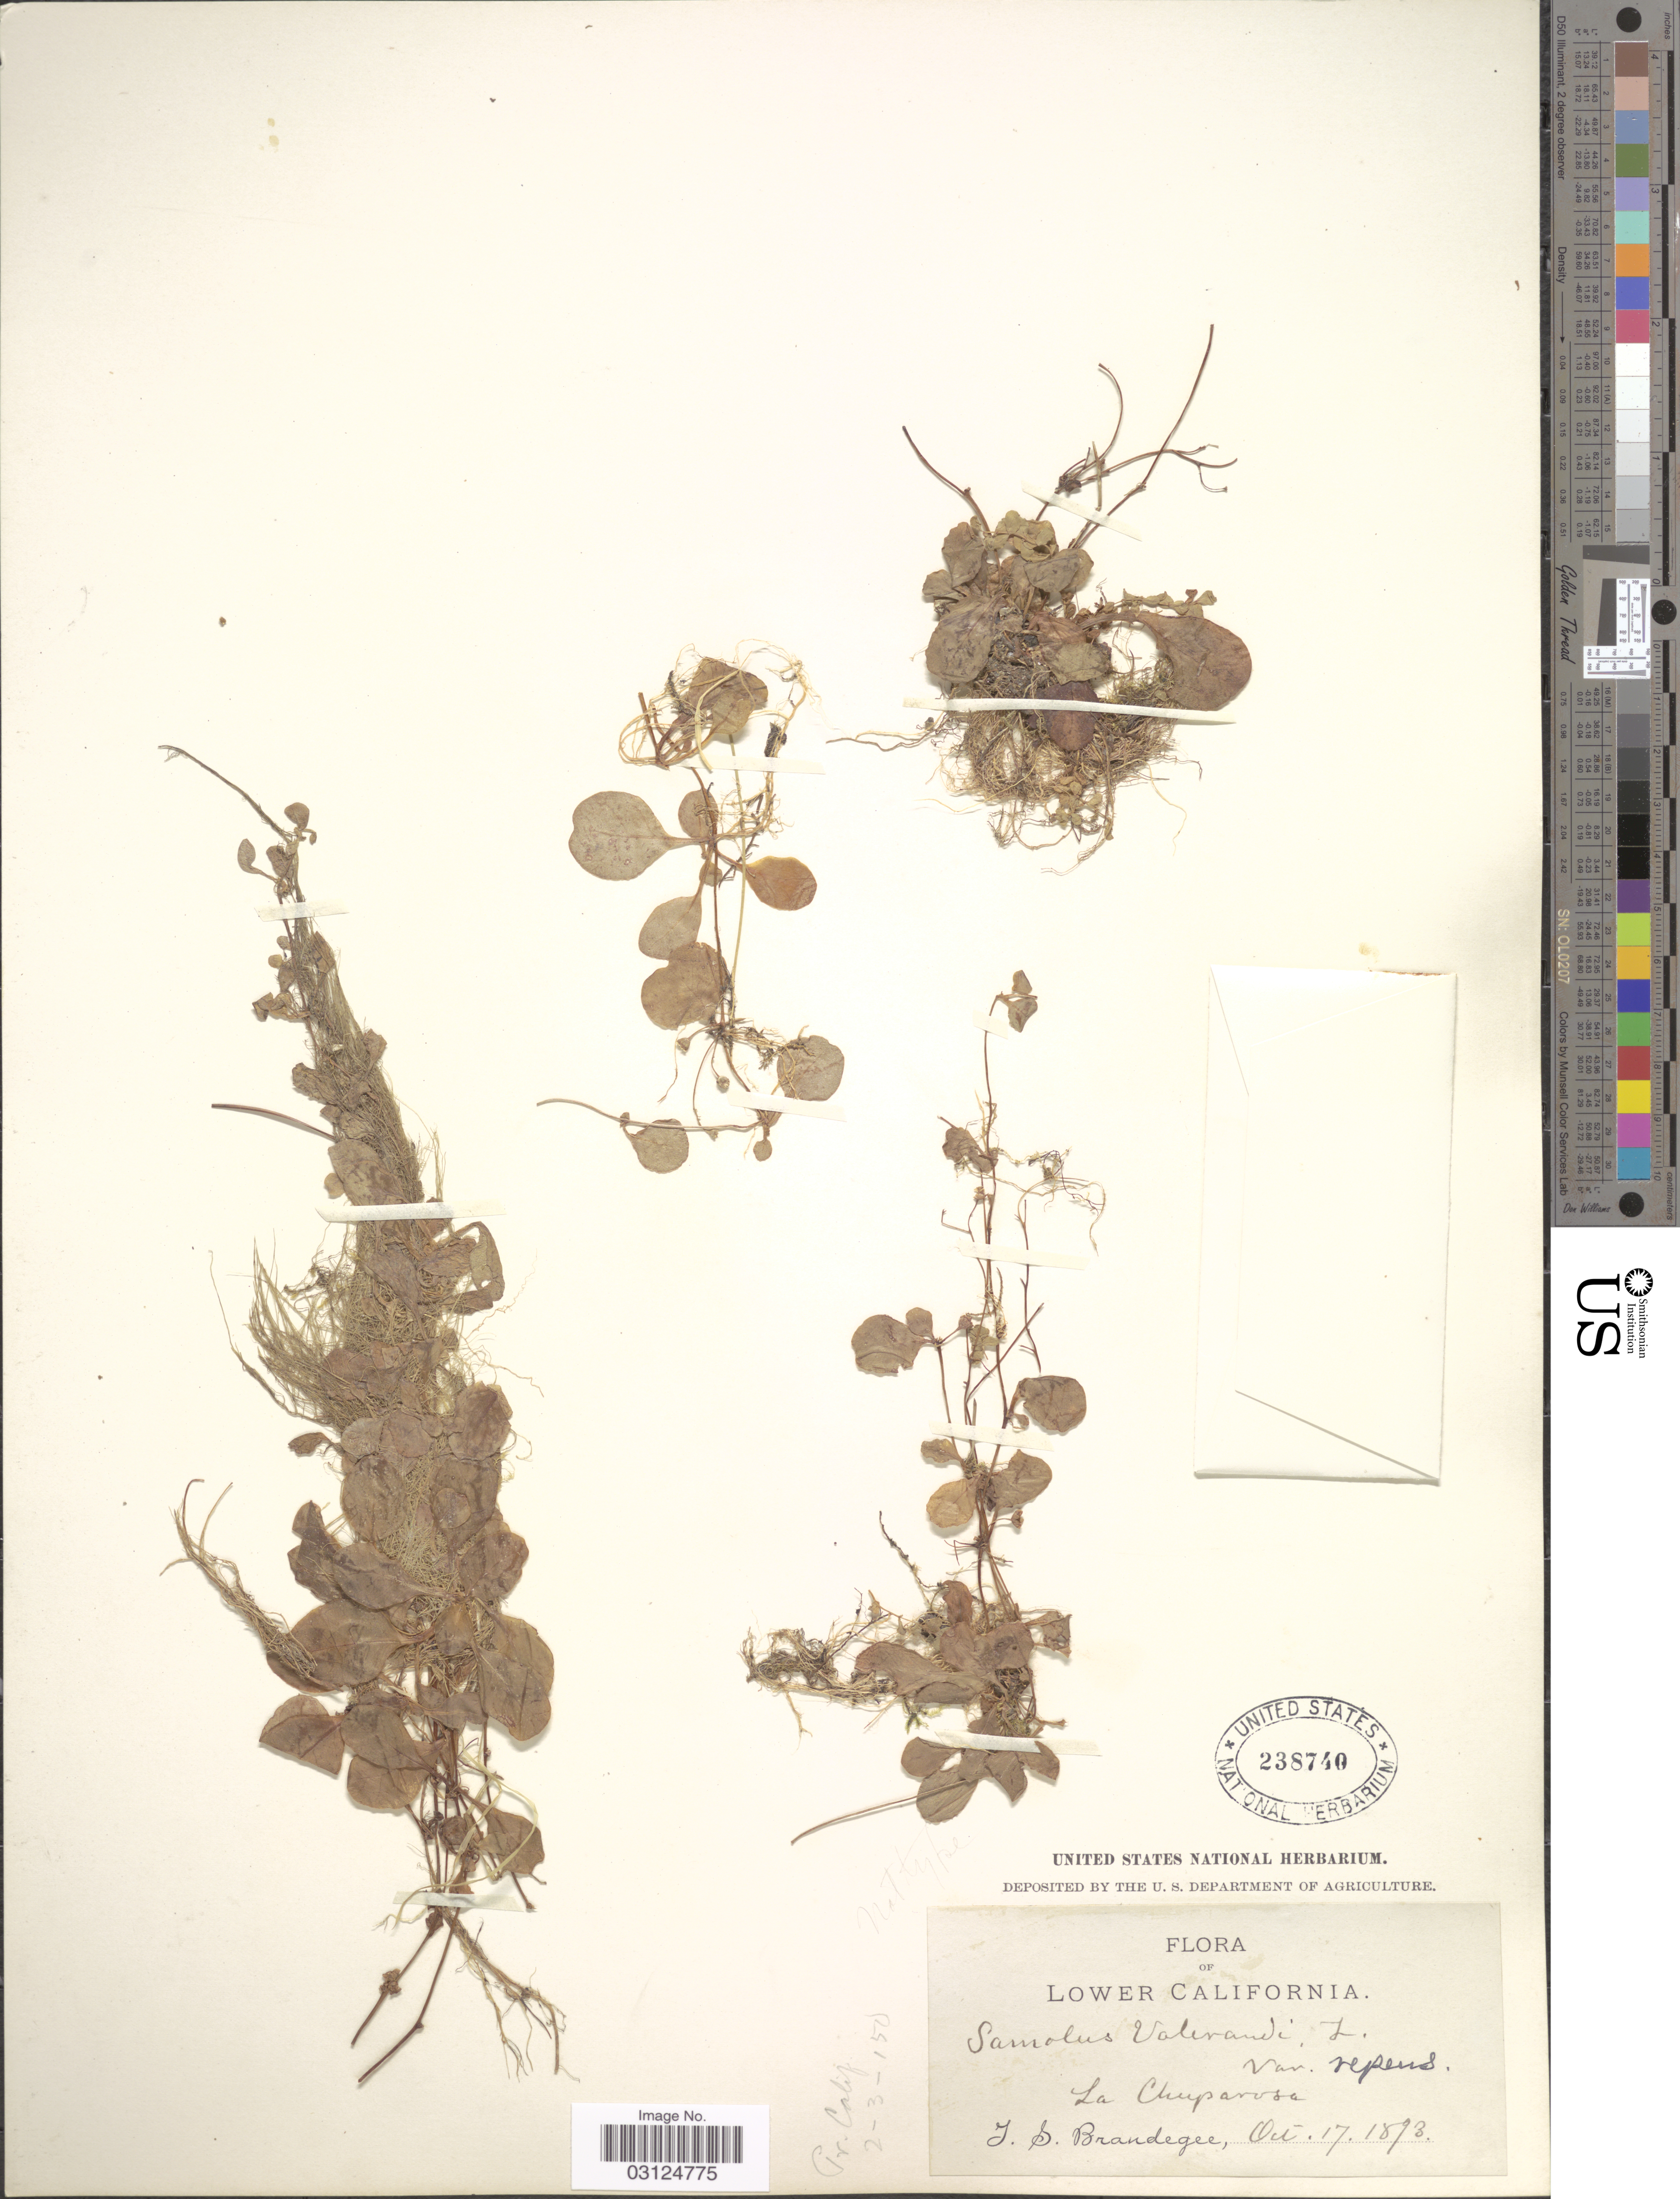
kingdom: Plantae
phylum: Tracheophyta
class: Magnoliopsida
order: Ericales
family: Primulaceae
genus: Samolus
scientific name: Samolus valerandi var. floribundus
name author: (Kunth) R. Knuth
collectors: J. S. Brandegee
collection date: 1893-10-17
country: Mexico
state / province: Baja California Norte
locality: Lower California. La Chuparosa.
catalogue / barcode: US 238740